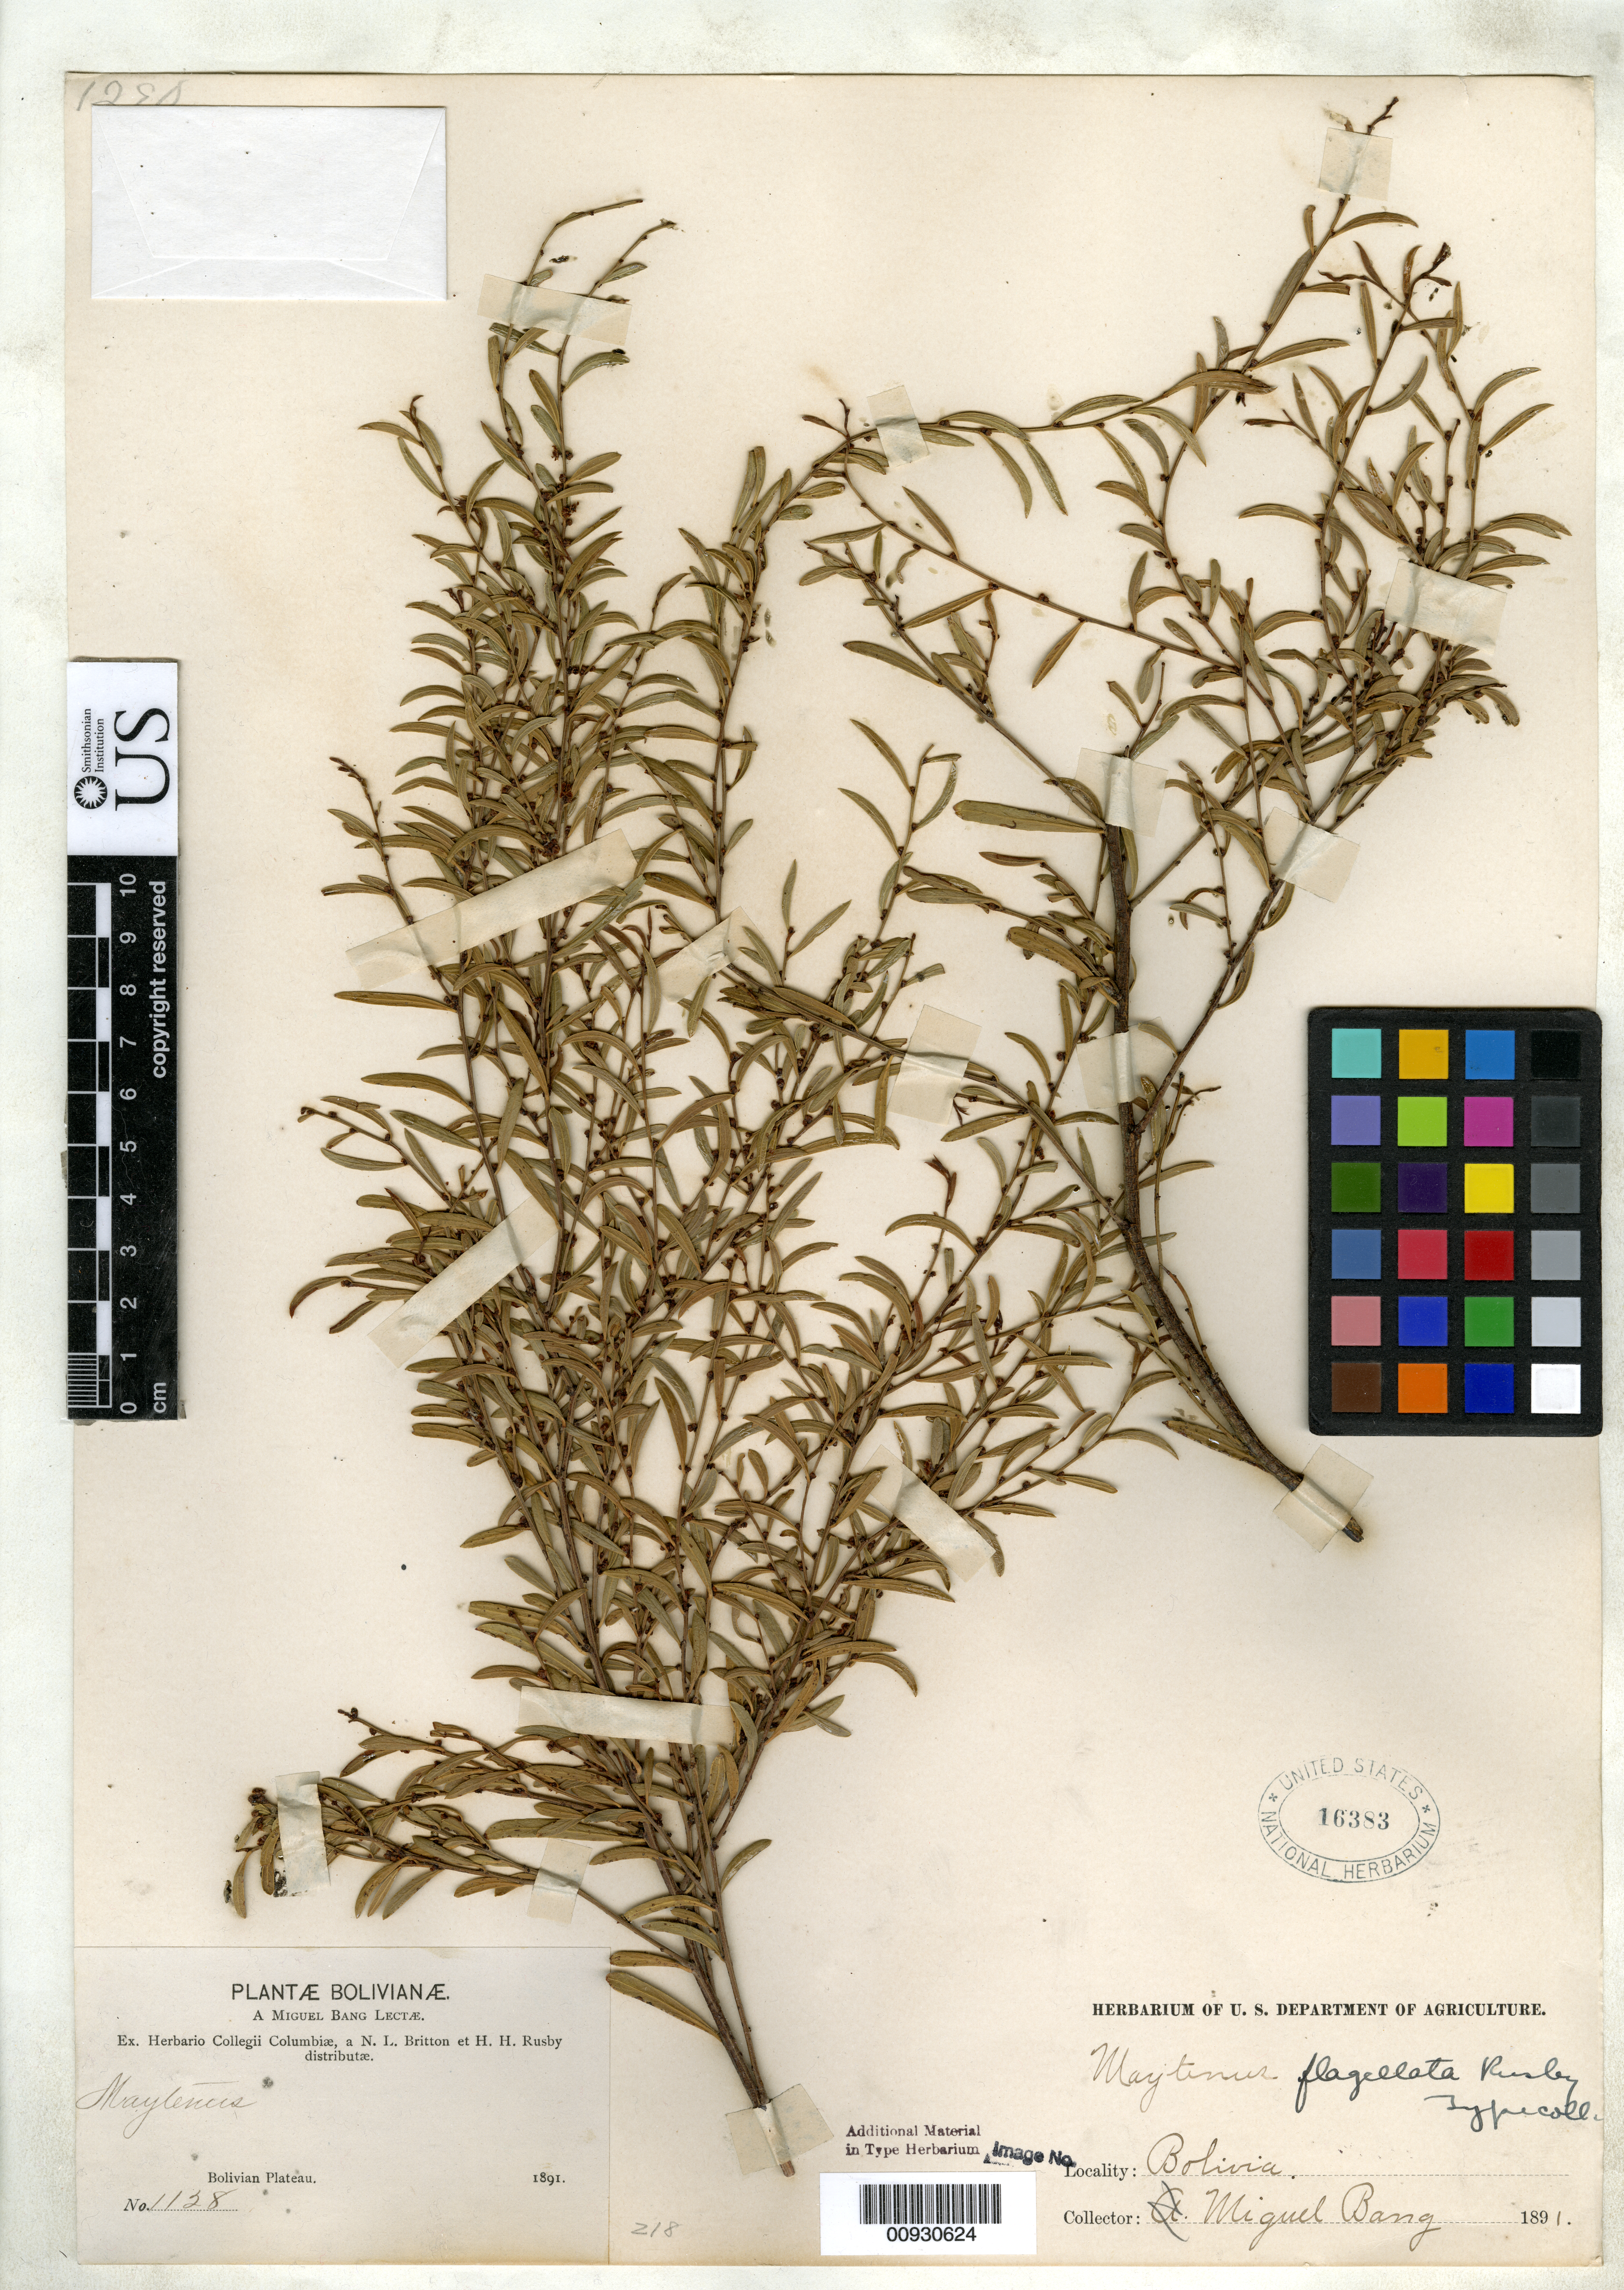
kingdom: Plantae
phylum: Tracheophyta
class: Magnoliopsida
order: Celastrales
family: Celastraceae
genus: Maytenus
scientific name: Maytenus flagellata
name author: Rusby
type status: Isotype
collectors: M. Bang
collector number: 1128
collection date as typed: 1891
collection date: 1891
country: Bolivia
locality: Bolivian Plateau.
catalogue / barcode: US 16383